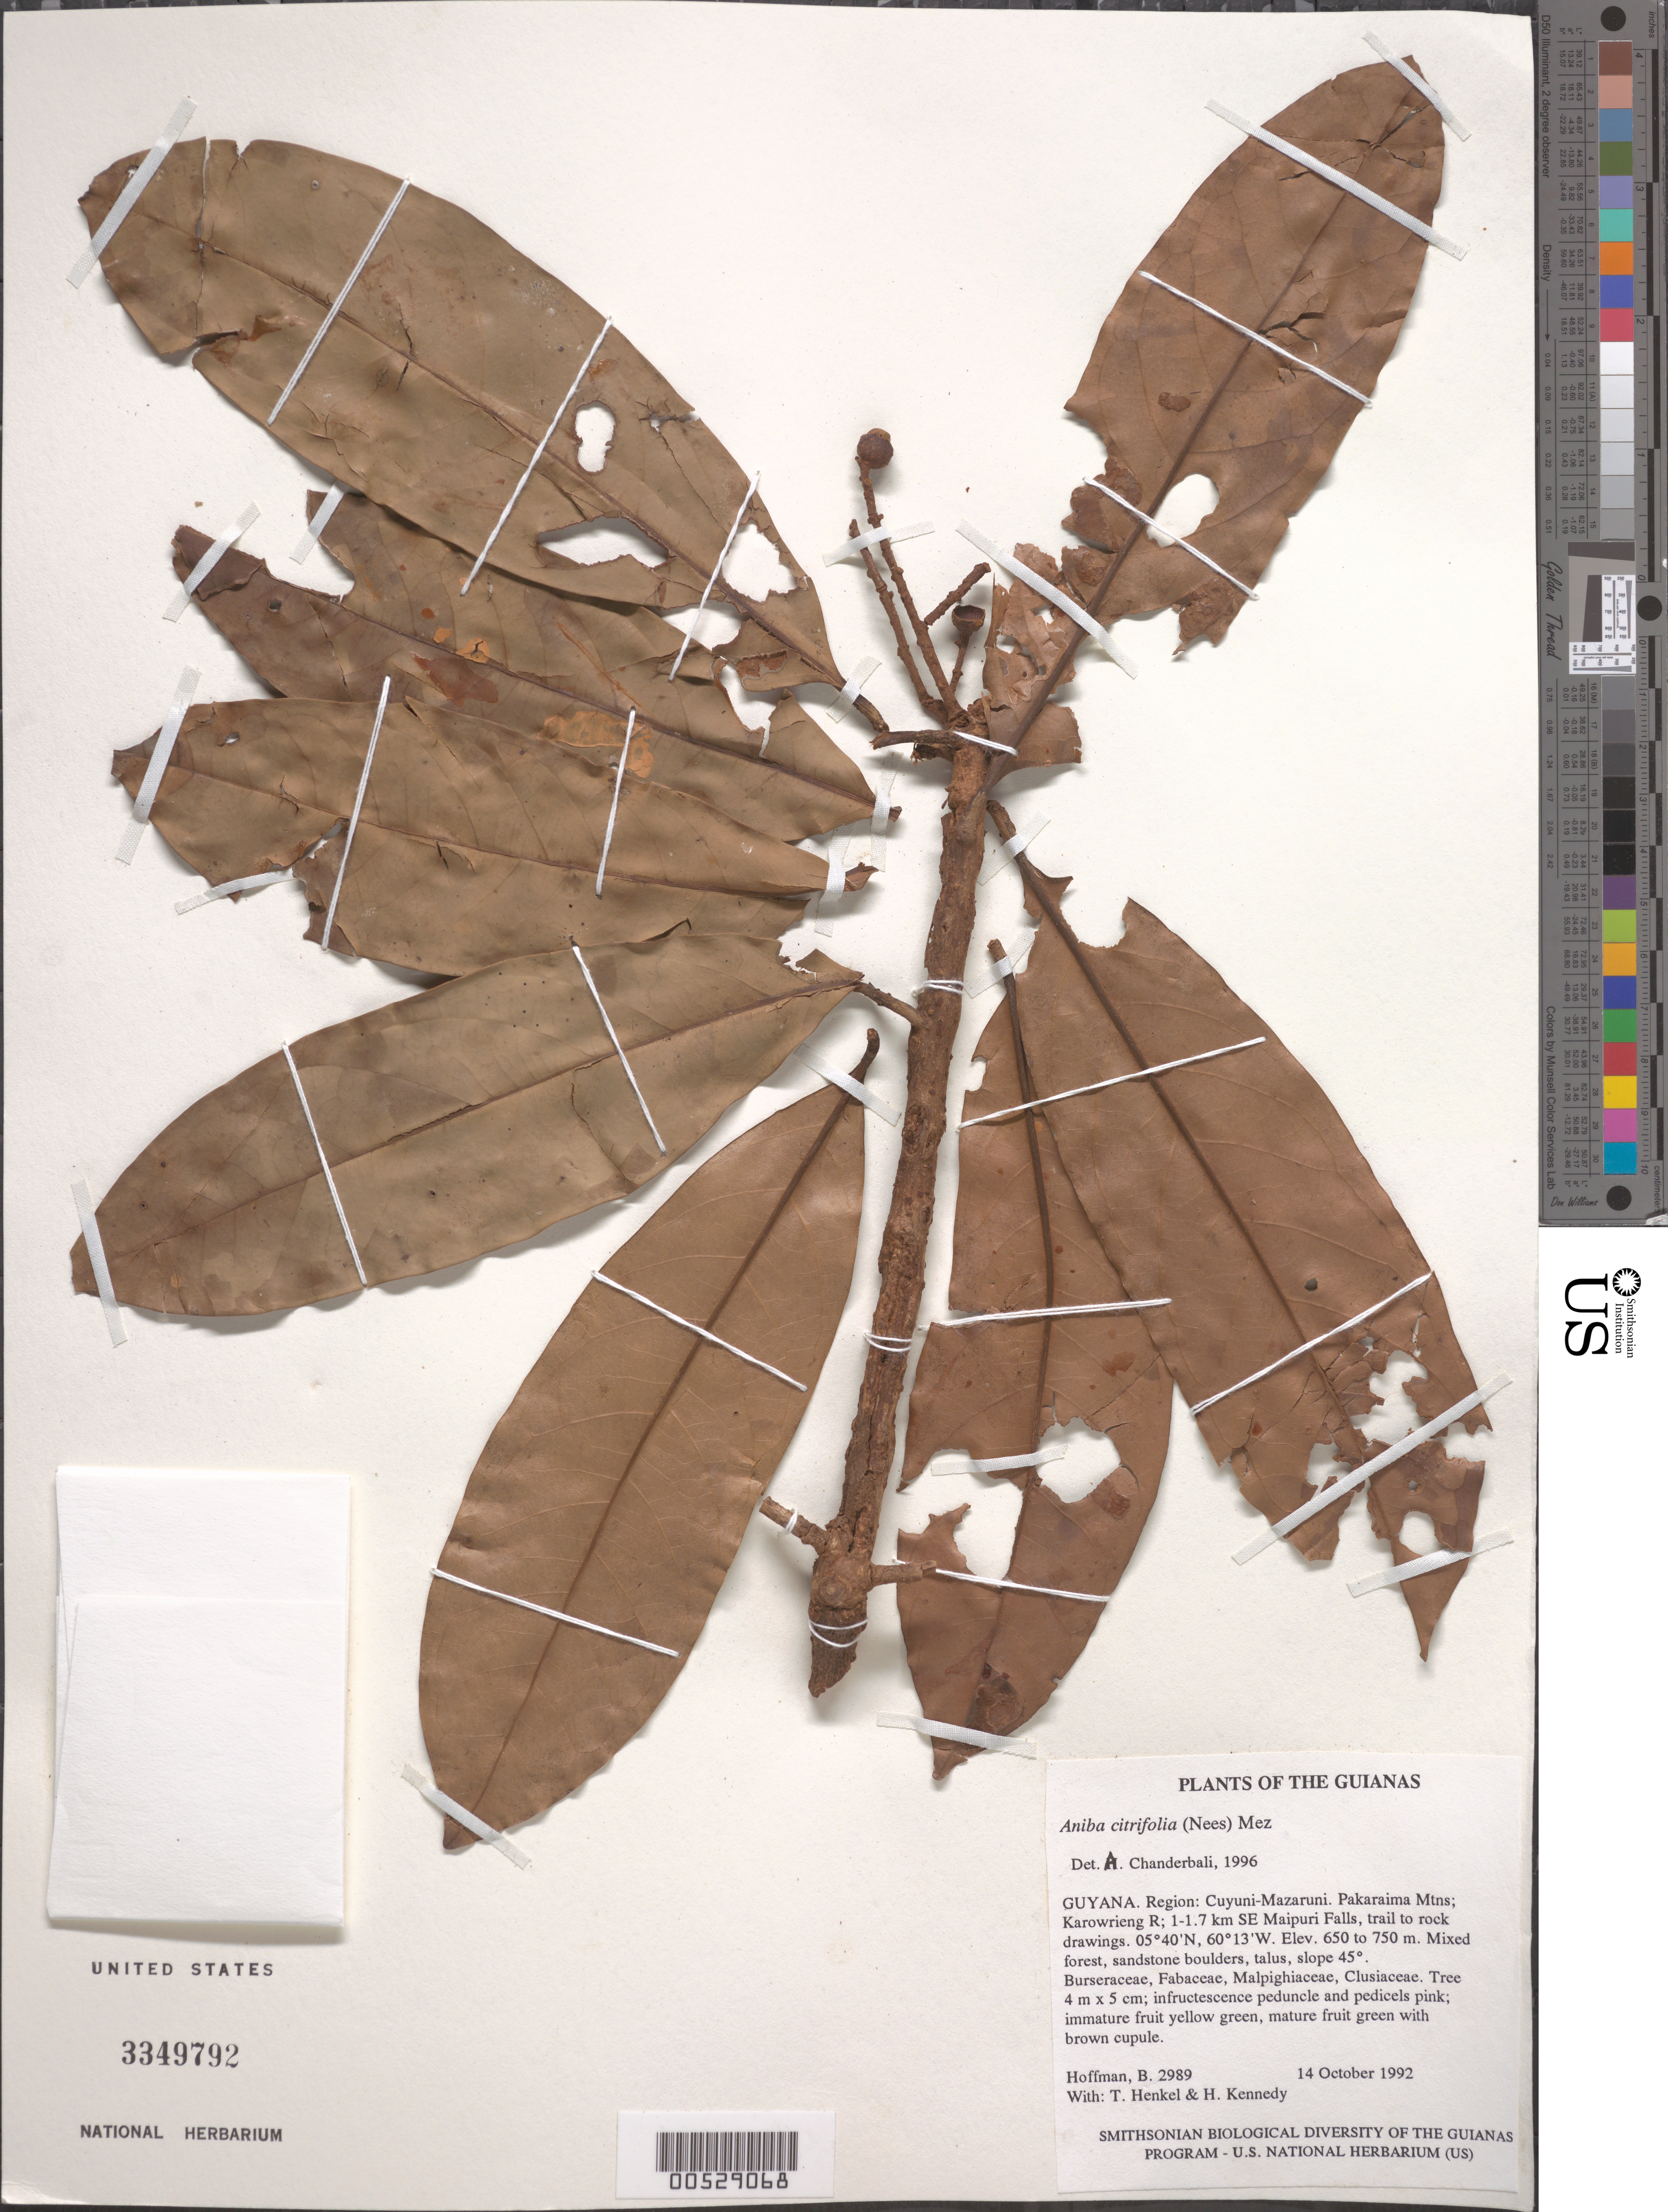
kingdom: Plantae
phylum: Tracheophyta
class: Magnoliopsida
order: Laurales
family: Lauraceae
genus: Aniba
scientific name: Aniba citrifolia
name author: (Nees) Mez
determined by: Chanderbali, Andre Shashi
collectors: B. Hoffman, T. Henkel & H. Kennedy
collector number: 2989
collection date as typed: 14 October 1992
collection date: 1992-10-14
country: Guyana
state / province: Cuyuni-Mazaruni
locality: Pakaraima Mountains; Karowrieng River; 1-1.7 km SE of Maipuri Falls, trail to rock drawings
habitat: Mixed forest, sandstone boulders, talus, slope 45°. Burseraceae, Fabaceae, Malpighiaceae, Clusiaceae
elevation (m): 650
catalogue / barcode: US 3349792